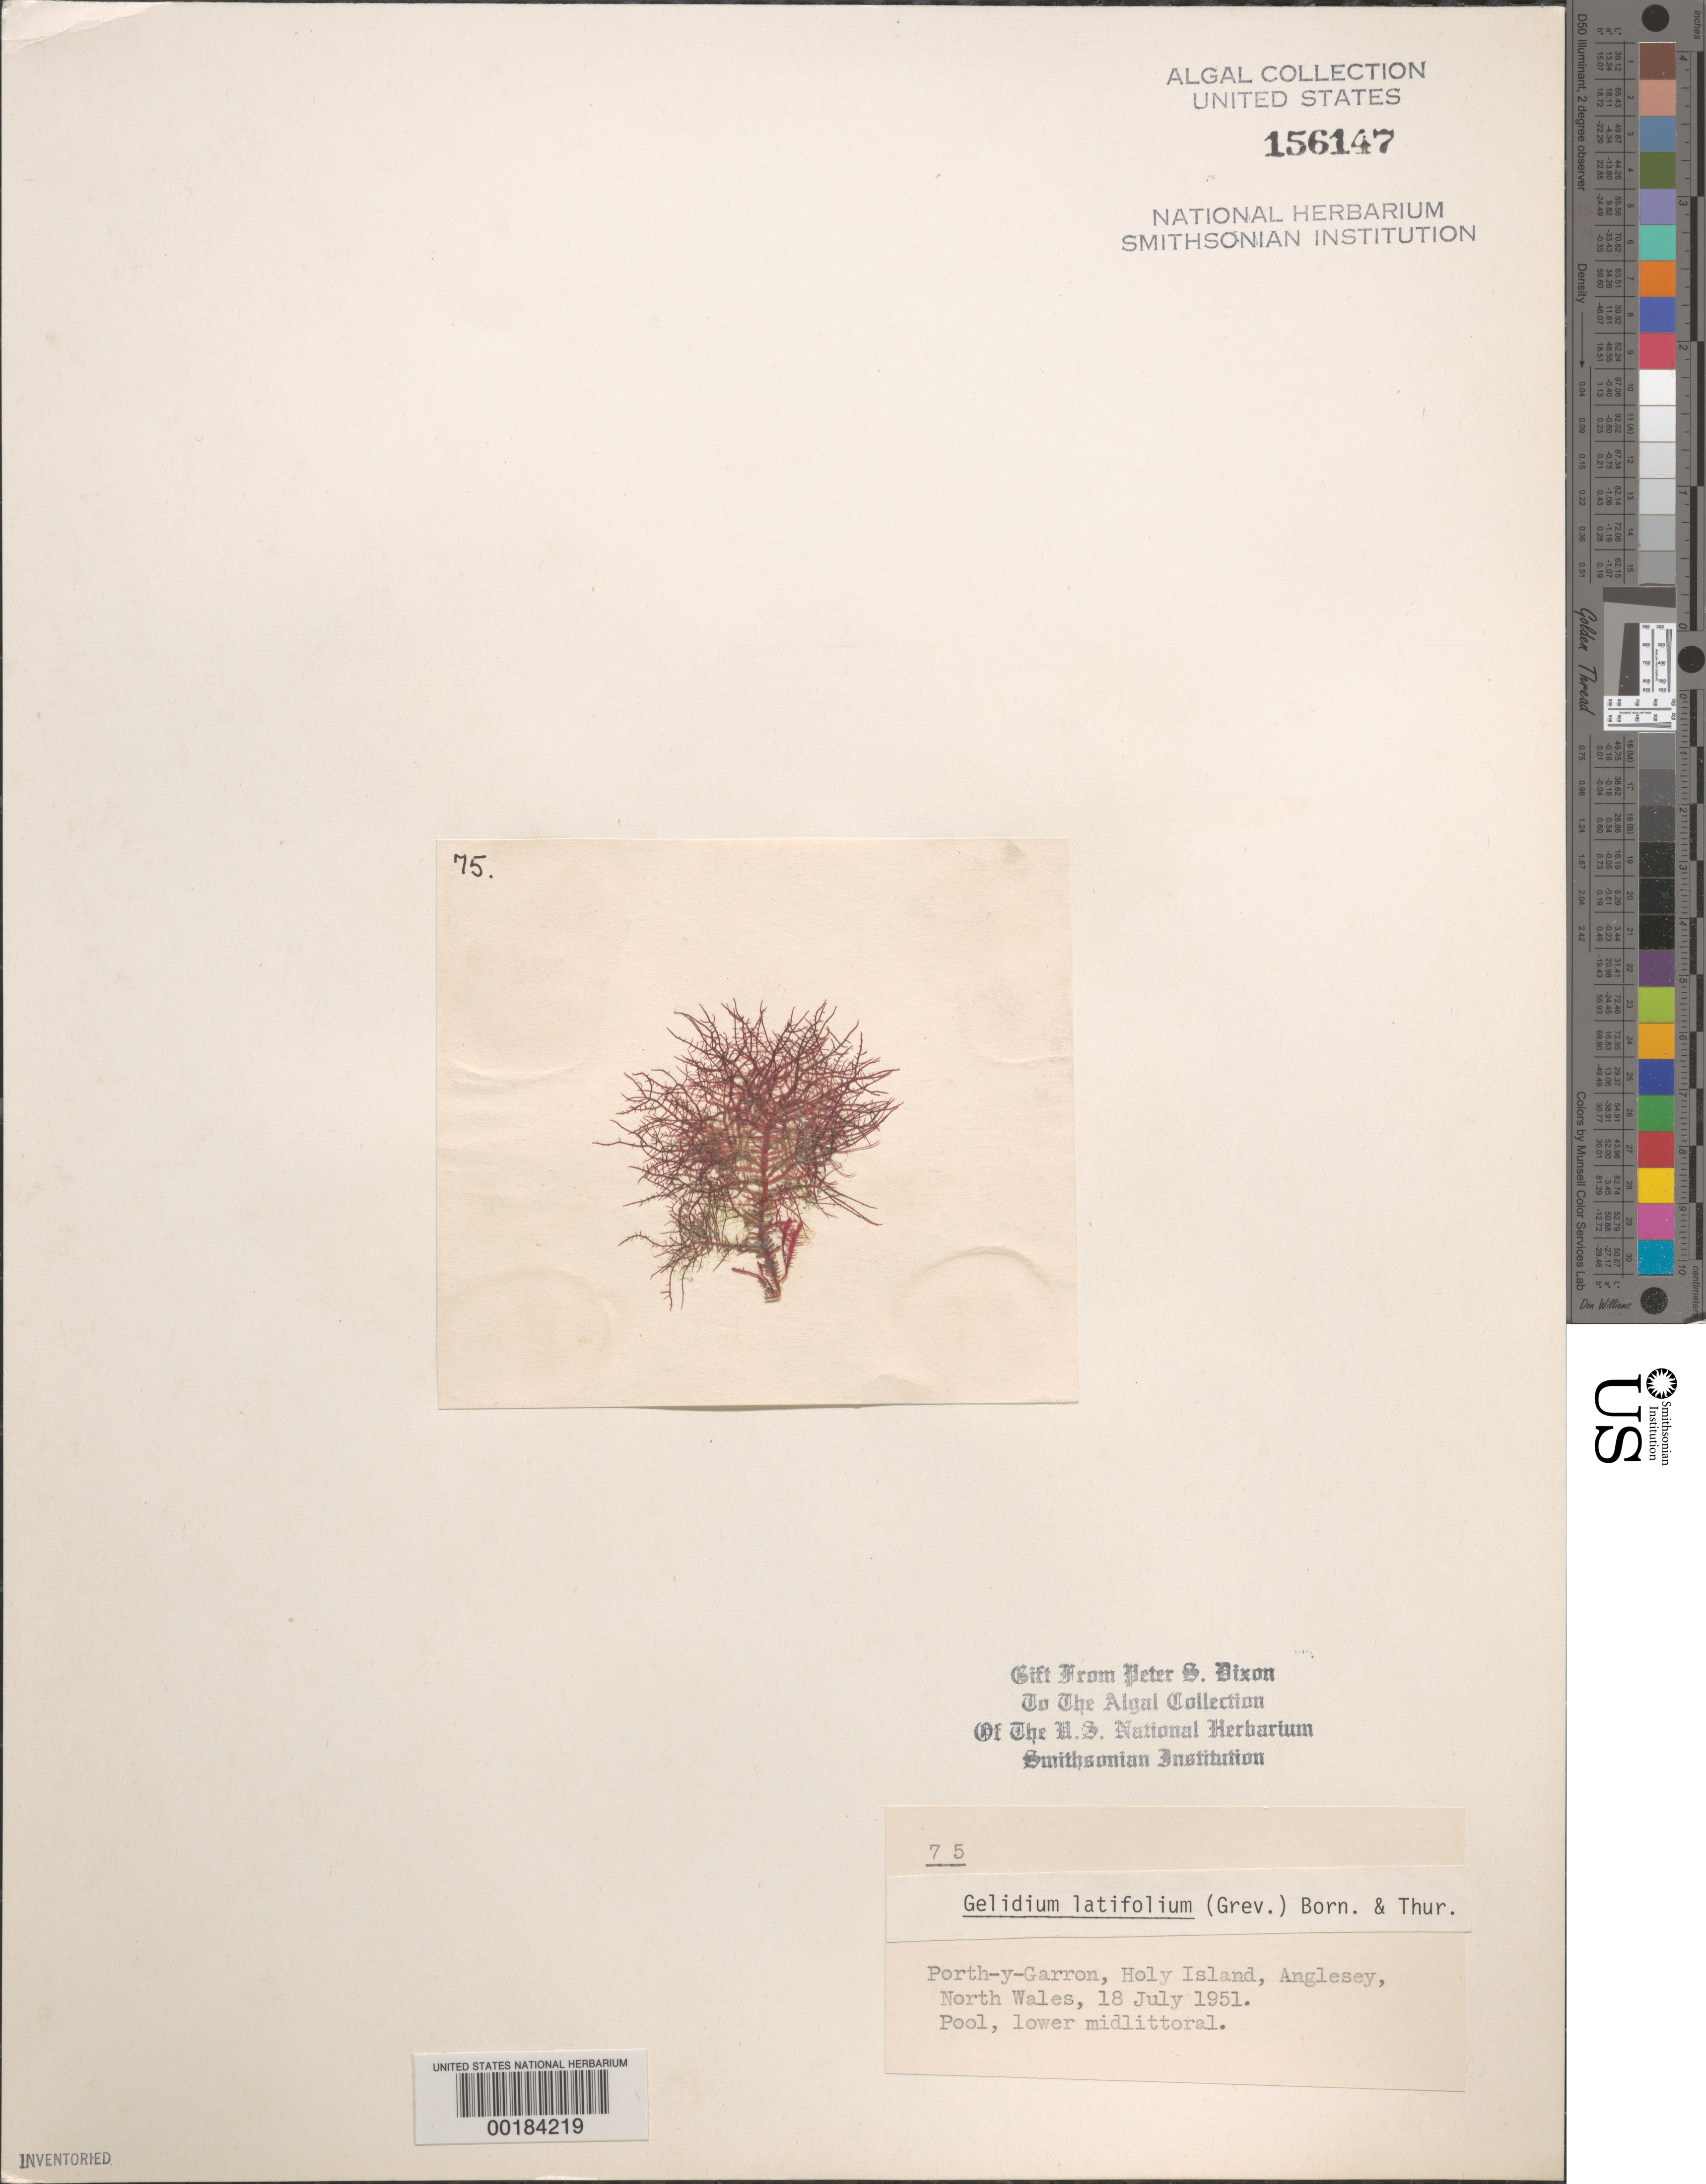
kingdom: Plantae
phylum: Rhodophyta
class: Florideophyceae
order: Gelidiales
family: Gelidiaceae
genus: Gelidium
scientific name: Gelidium spinosum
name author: (S.G. Gmel.) P.C. Silva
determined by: Algae name updating Project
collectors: P. S. Dixon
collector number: PSD 75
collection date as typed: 18 Jul 1951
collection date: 1951-07-18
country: United Kingdom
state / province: Wales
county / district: Gwynedd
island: Anglesey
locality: Porth-y-garron, Holy Island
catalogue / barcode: US 156147